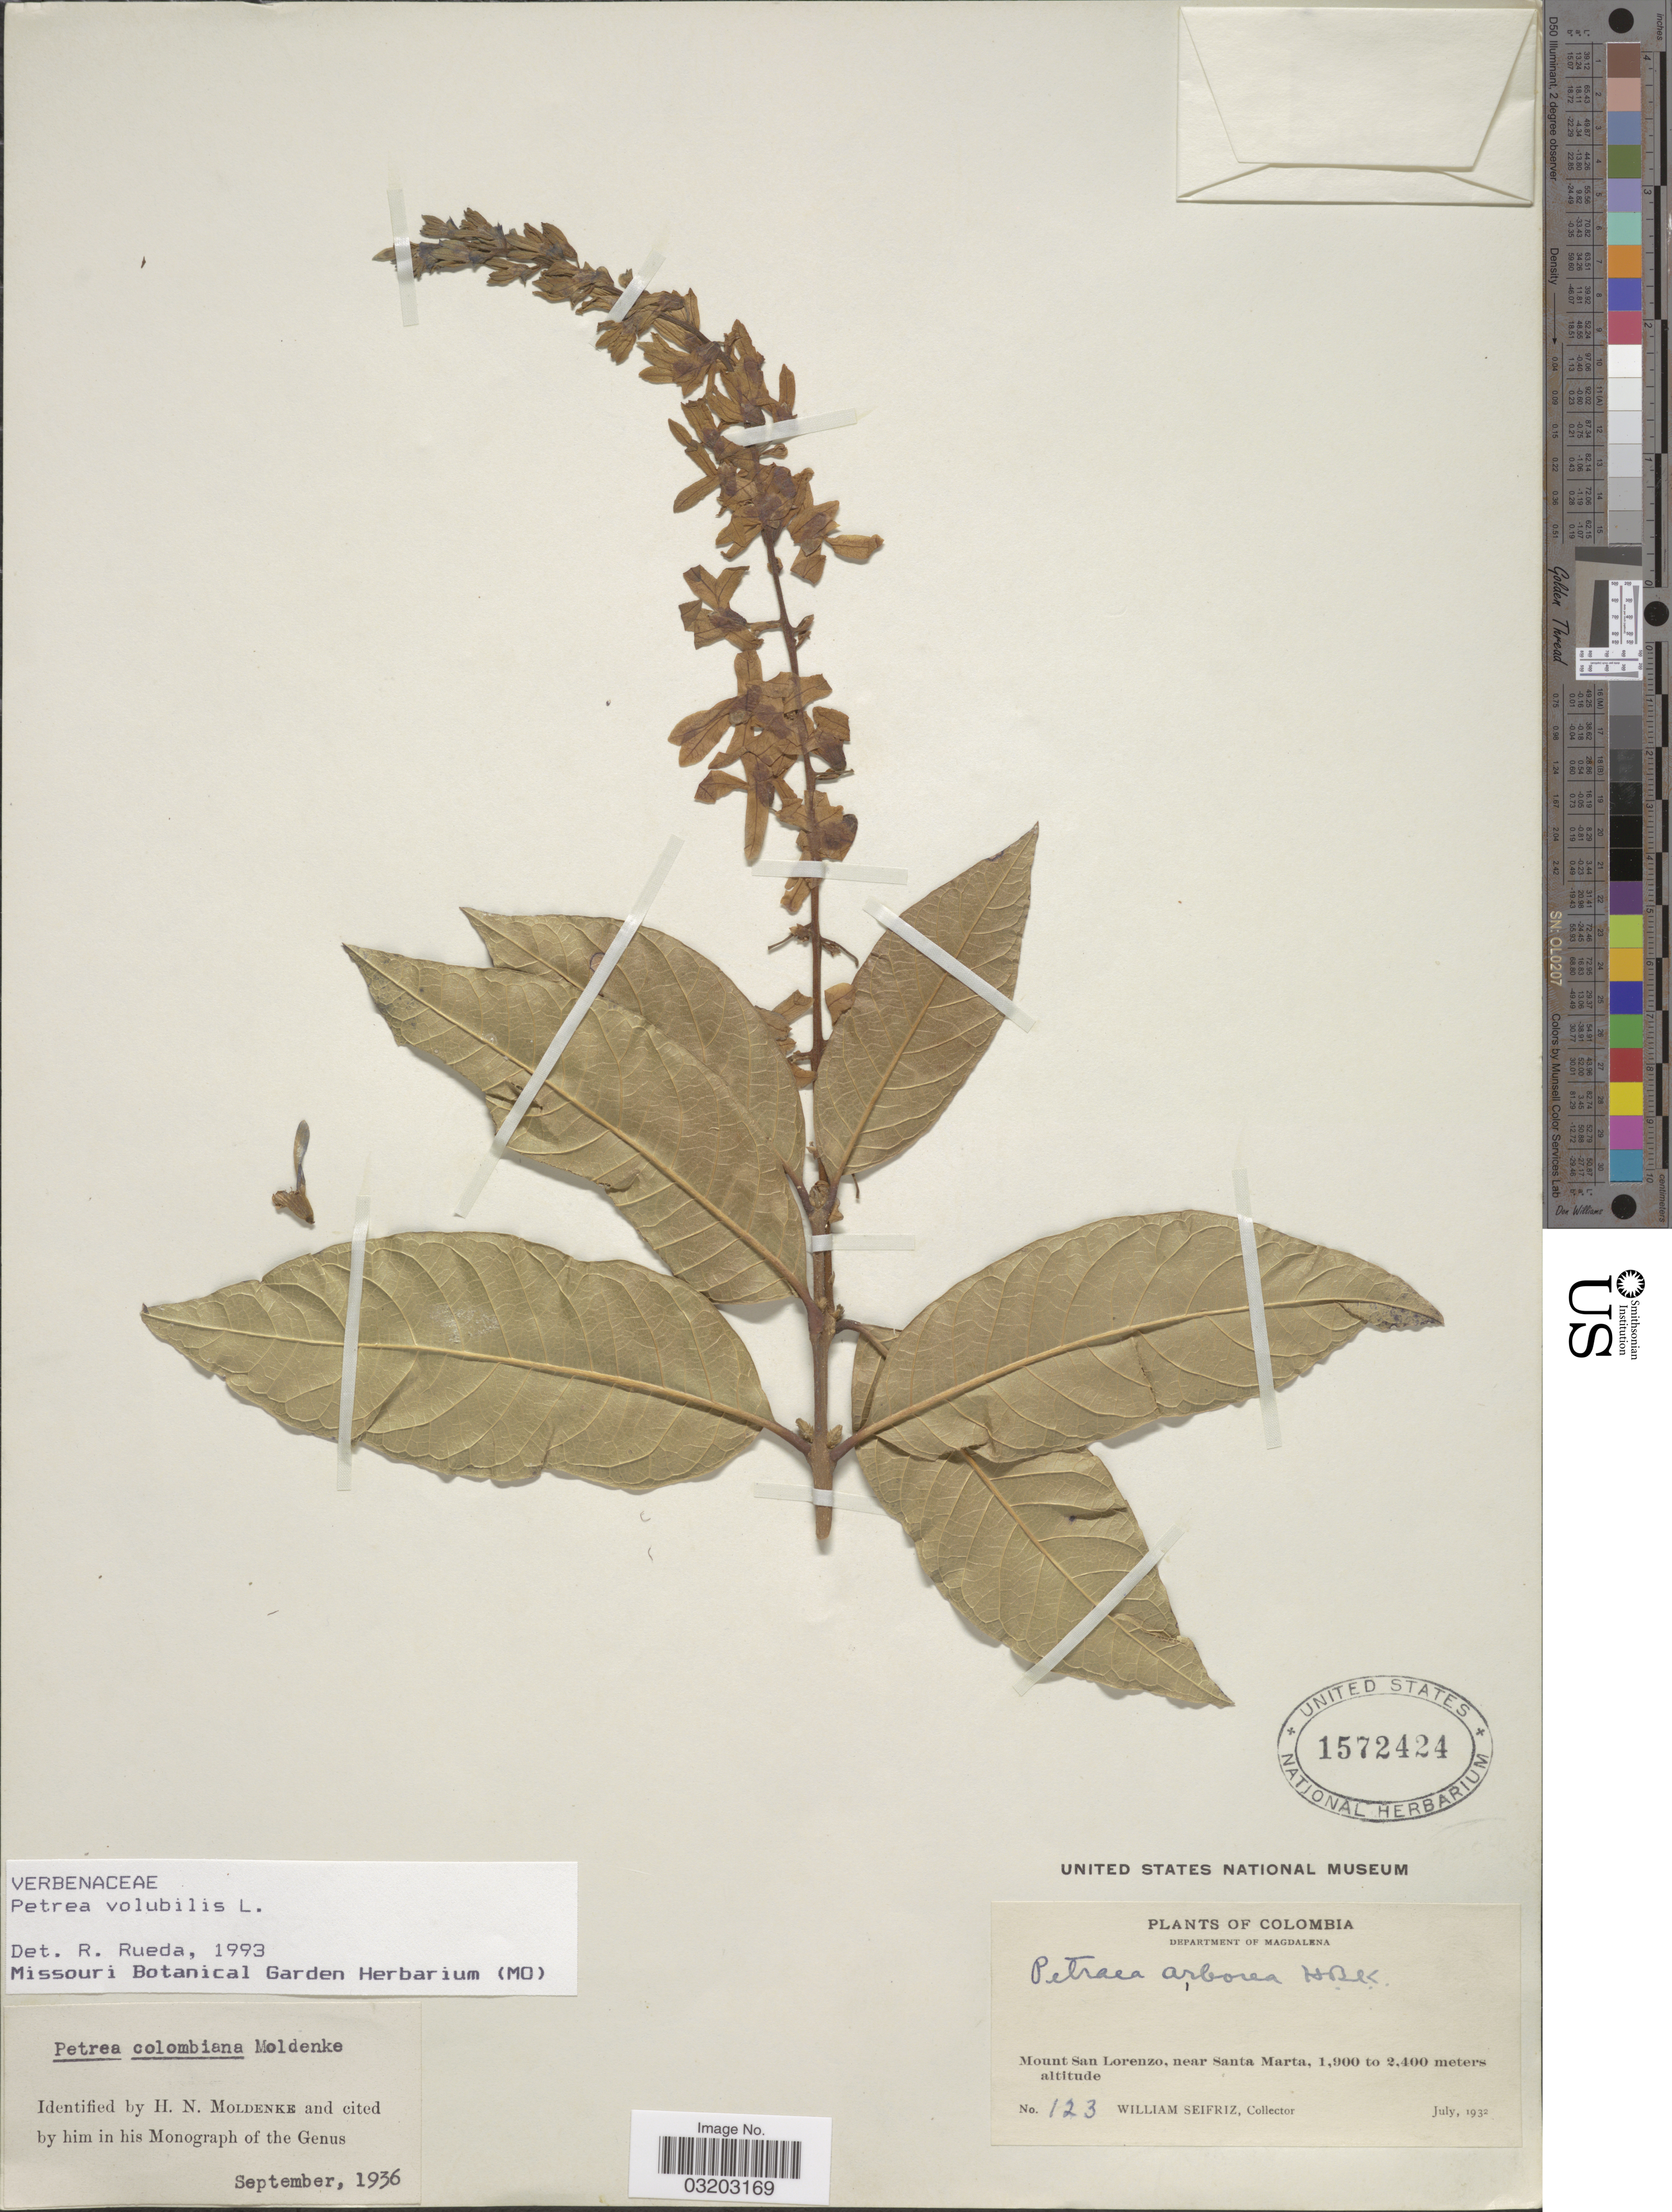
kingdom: Plantae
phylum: Tracheophyta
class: Magnoliopsida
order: Lamiales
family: Verbenaceae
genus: Petrea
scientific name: Petrea volubilis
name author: L.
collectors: W. Seifriz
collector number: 123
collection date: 1932-07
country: Colombia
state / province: Magdalena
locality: Department of Magdalena. Mount San Lorenzo, near Santa Marta.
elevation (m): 1900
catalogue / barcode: US 1572424